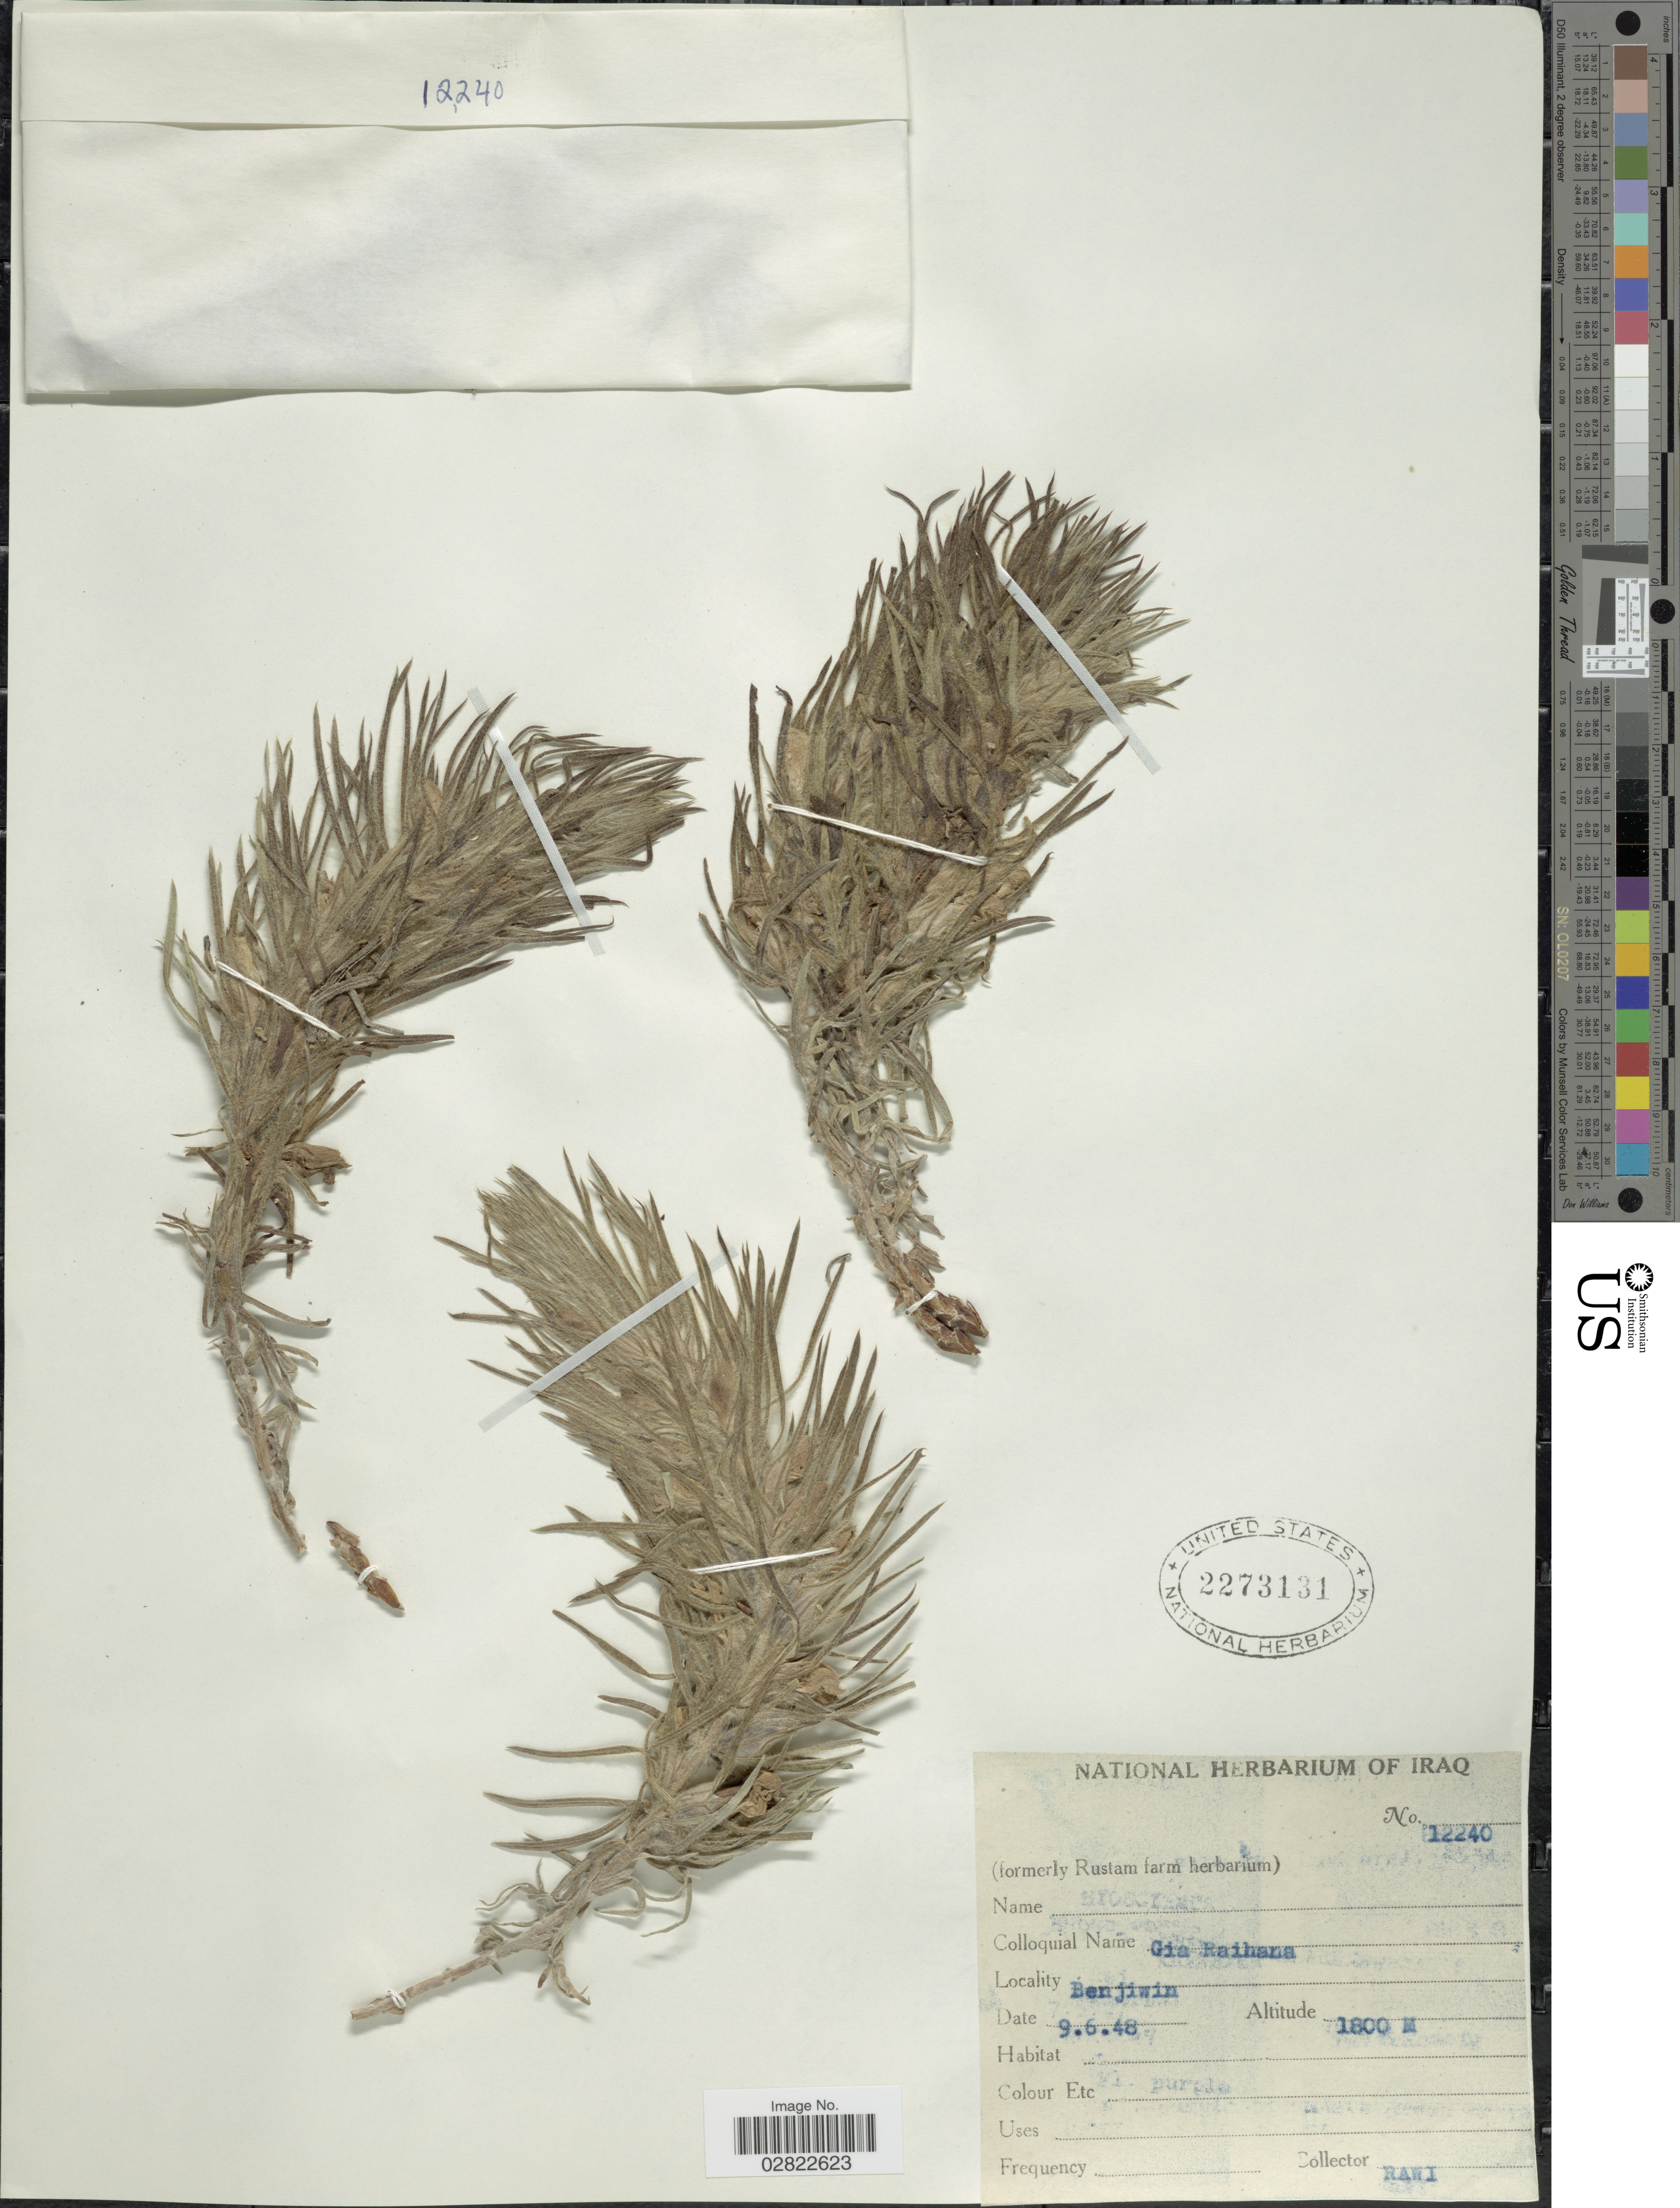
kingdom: Plantae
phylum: Tracheophyta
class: Magnoliopsida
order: Solanales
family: Solanaceae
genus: Hyoscyamus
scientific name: Hyoscyamus sp.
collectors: -. Rawi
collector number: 12240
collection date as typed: Transcribed d/m/y: 9/6/48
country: Iraq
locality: Benjiwin.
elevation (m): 1800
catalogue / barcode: US 2273131